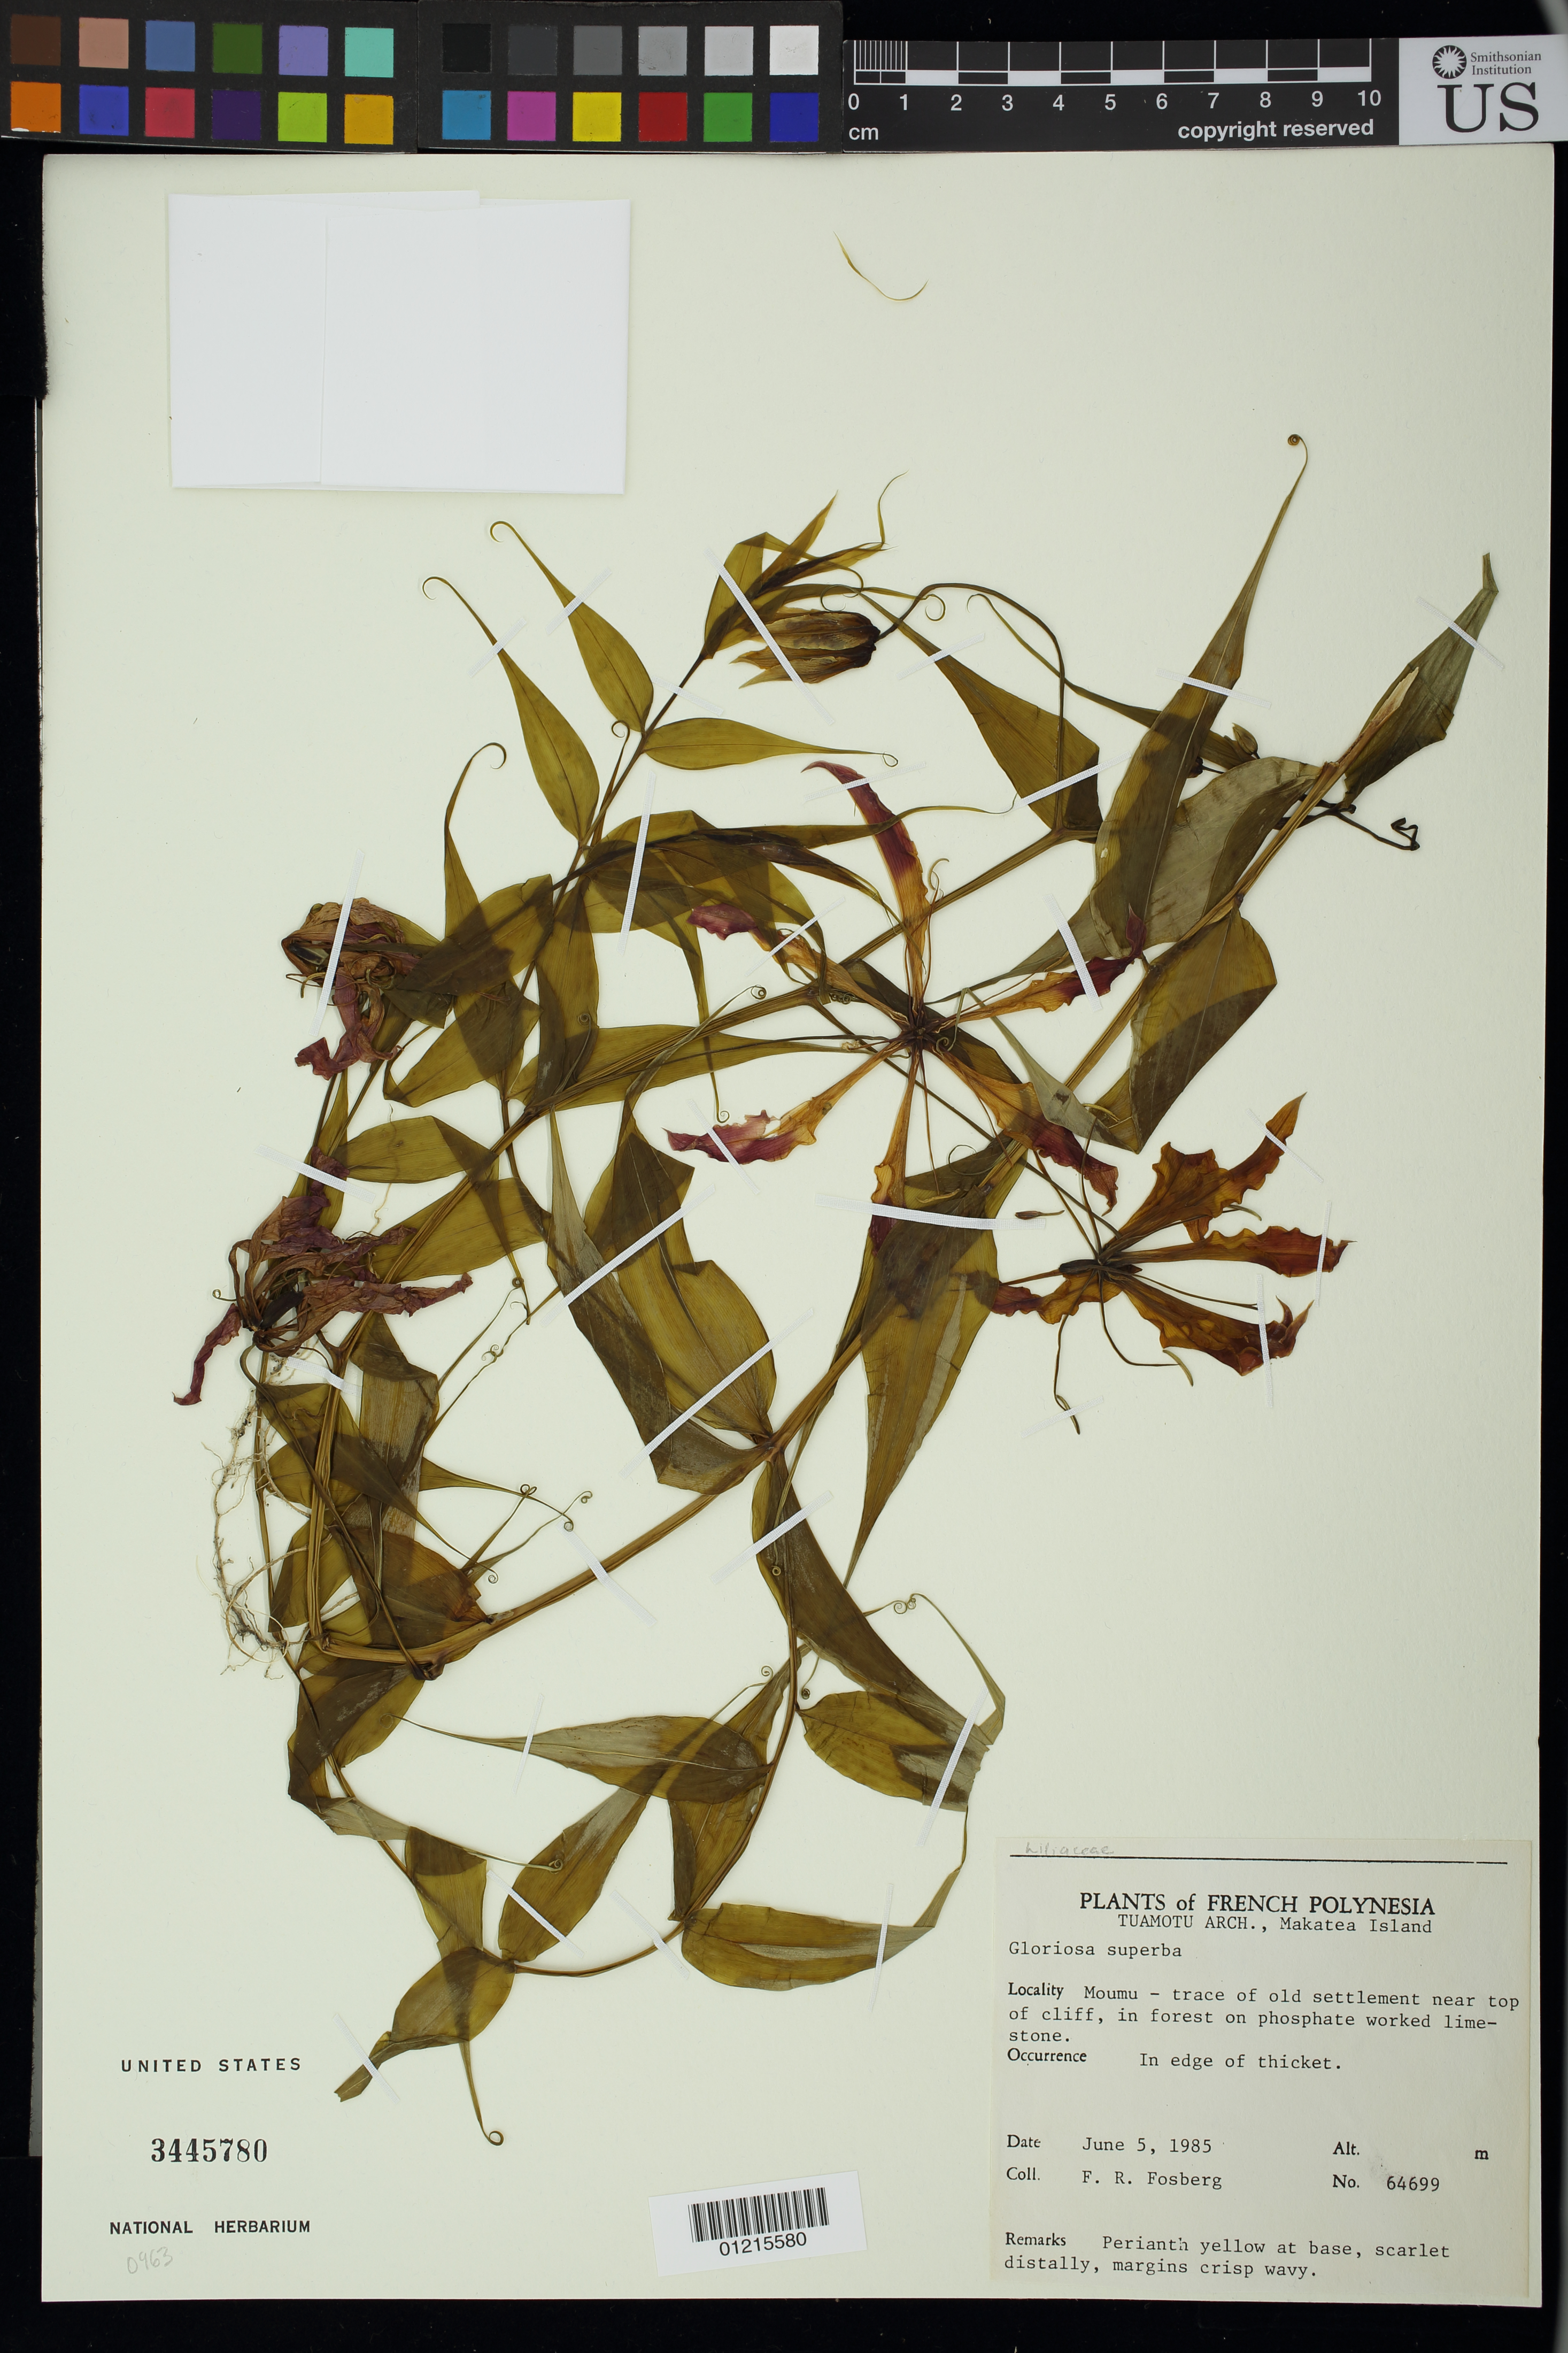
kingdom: Plantae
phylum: Tracheophyta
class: Liliopsida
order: Liliales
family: Colchicaceae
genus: Gloriosa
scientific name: Gloriosa superba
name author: L.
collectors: F. R. Fosberg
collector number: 64699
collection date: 1985-06-05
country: French Polynesia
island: Makatea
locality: Moumu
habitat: In edge of thicket.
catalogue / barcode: US 3445780